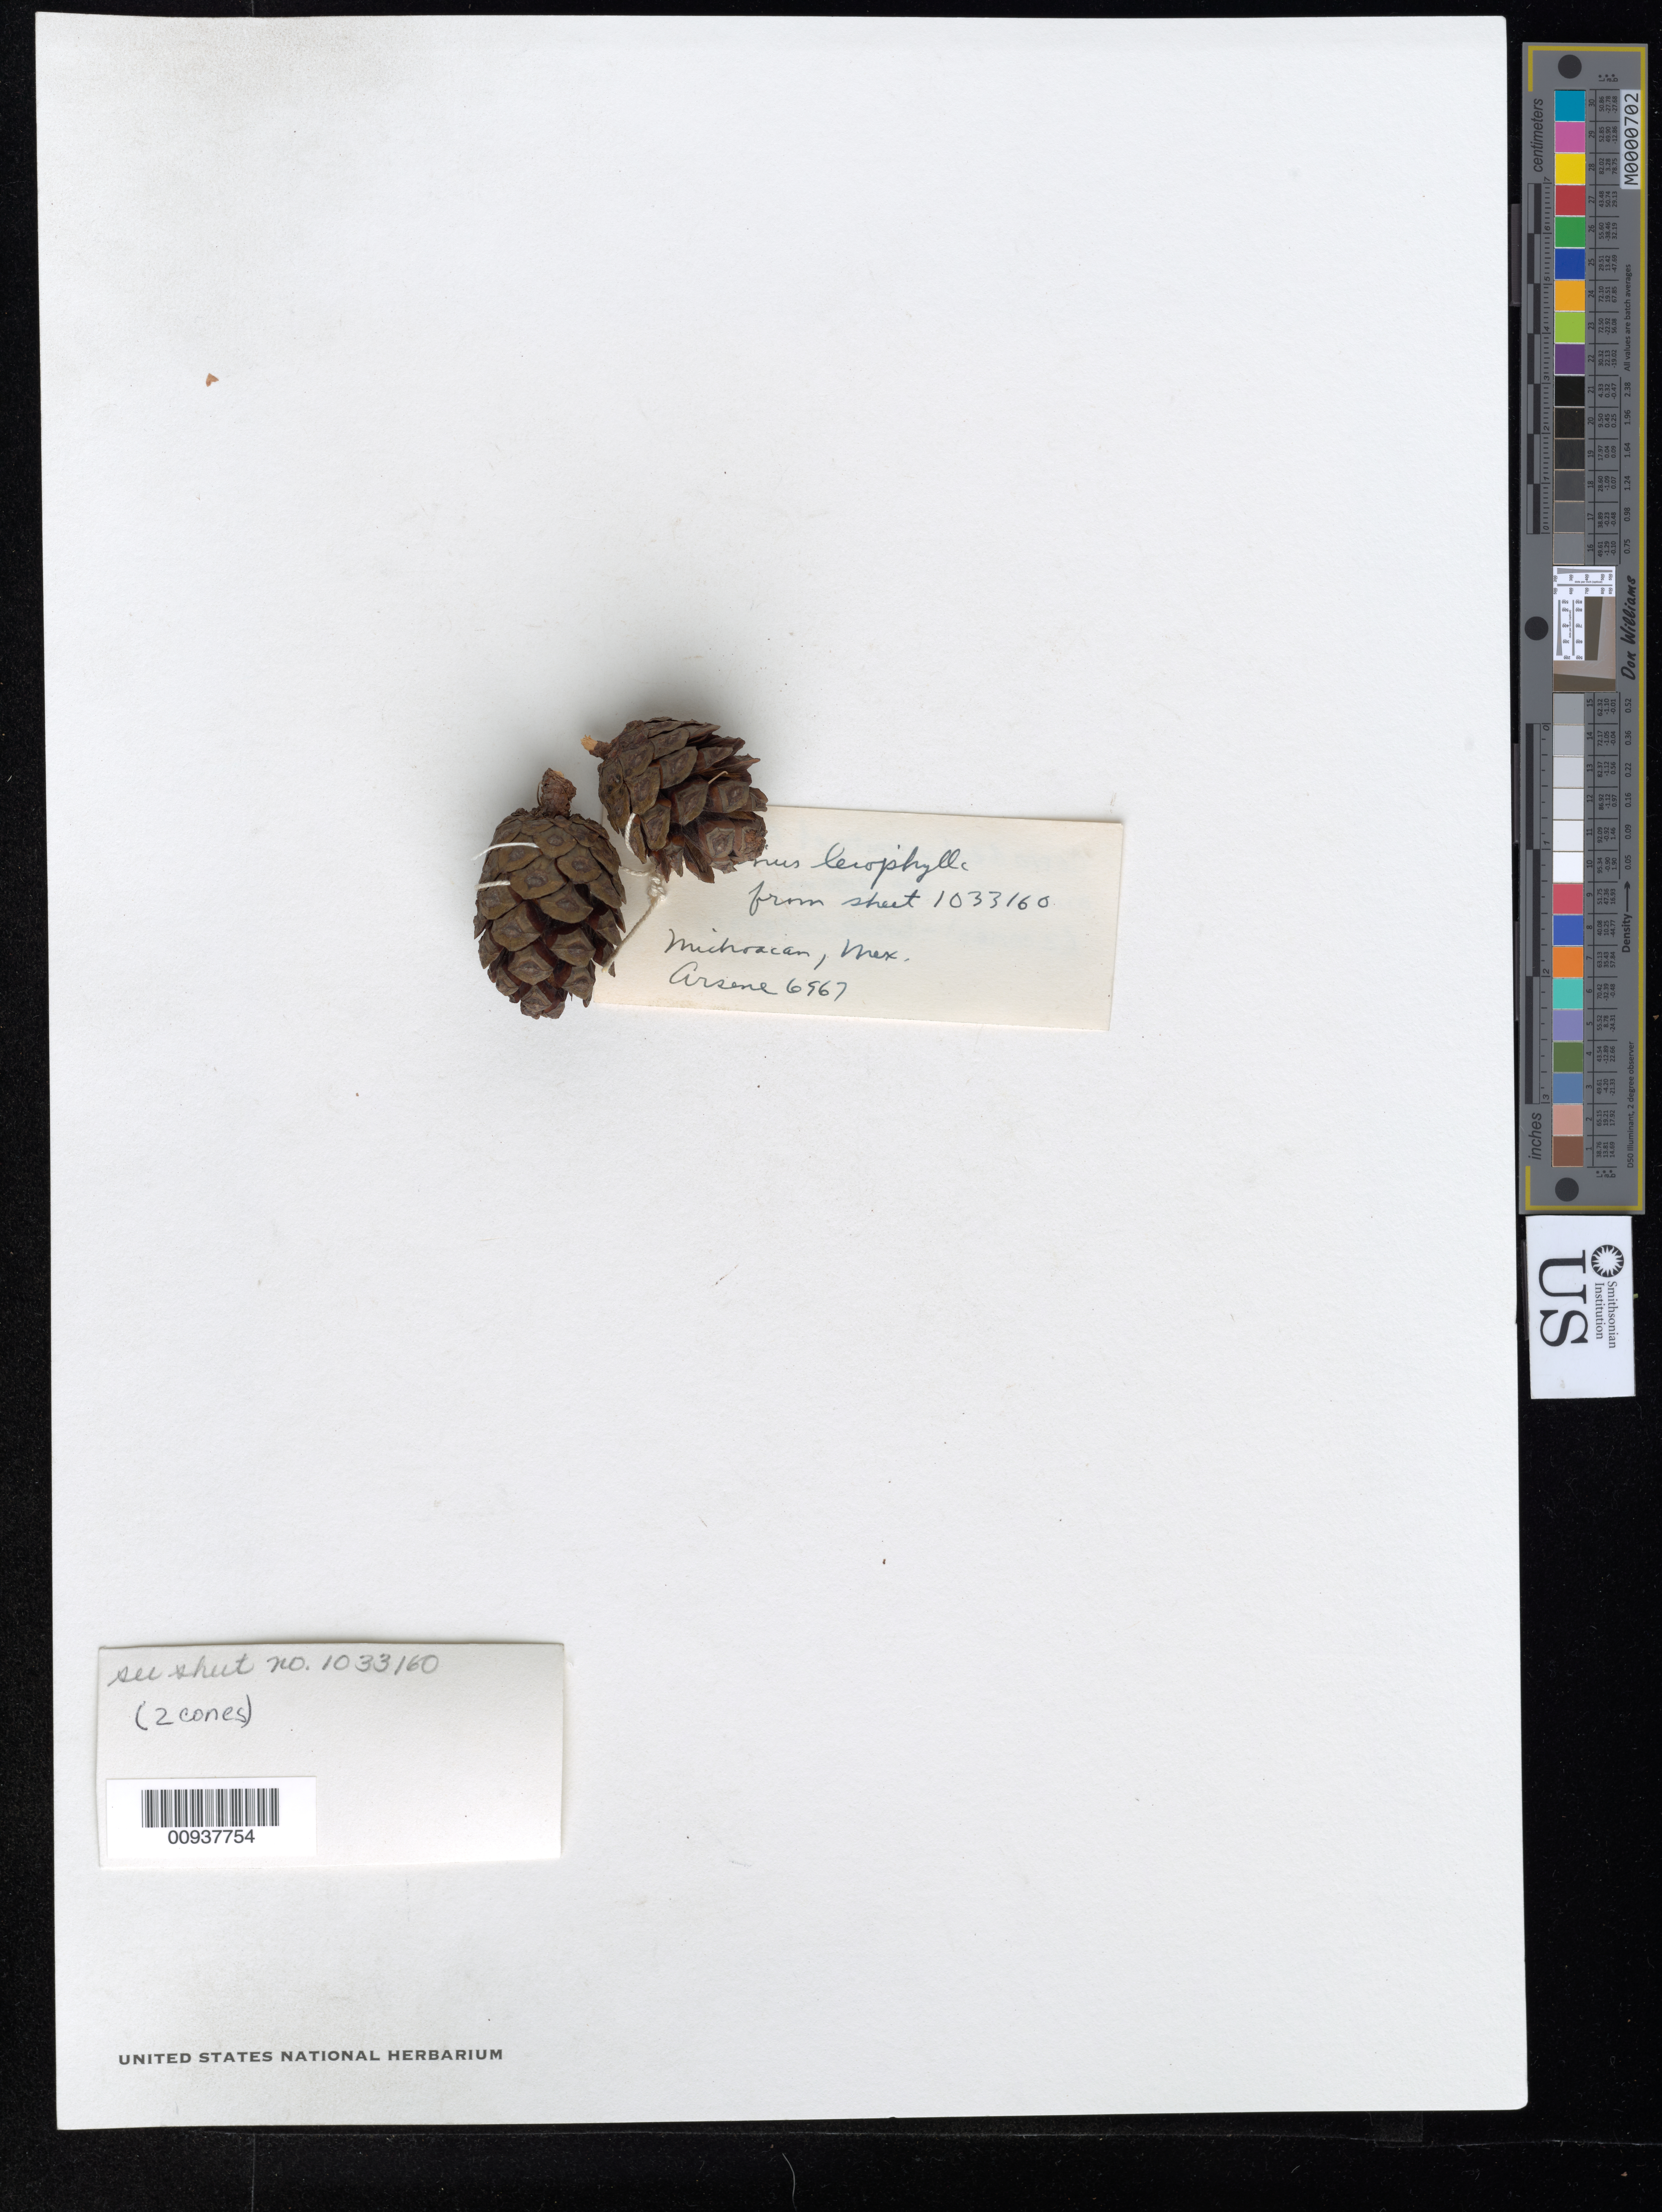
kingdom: Plantae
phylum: Tracheophyta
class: Pinopsida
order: Pinales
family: Pinaceae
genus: Pinus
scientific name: Pinus leiophylla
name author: Schiede ex Schltdl. & Cham.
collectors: Bro. G. Arsène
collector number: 6967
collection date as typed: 09 Mar 1911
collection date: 1911-03-09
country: Mexico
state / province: Michoacán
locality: Cerro Azul. Vicinity of Morelia.